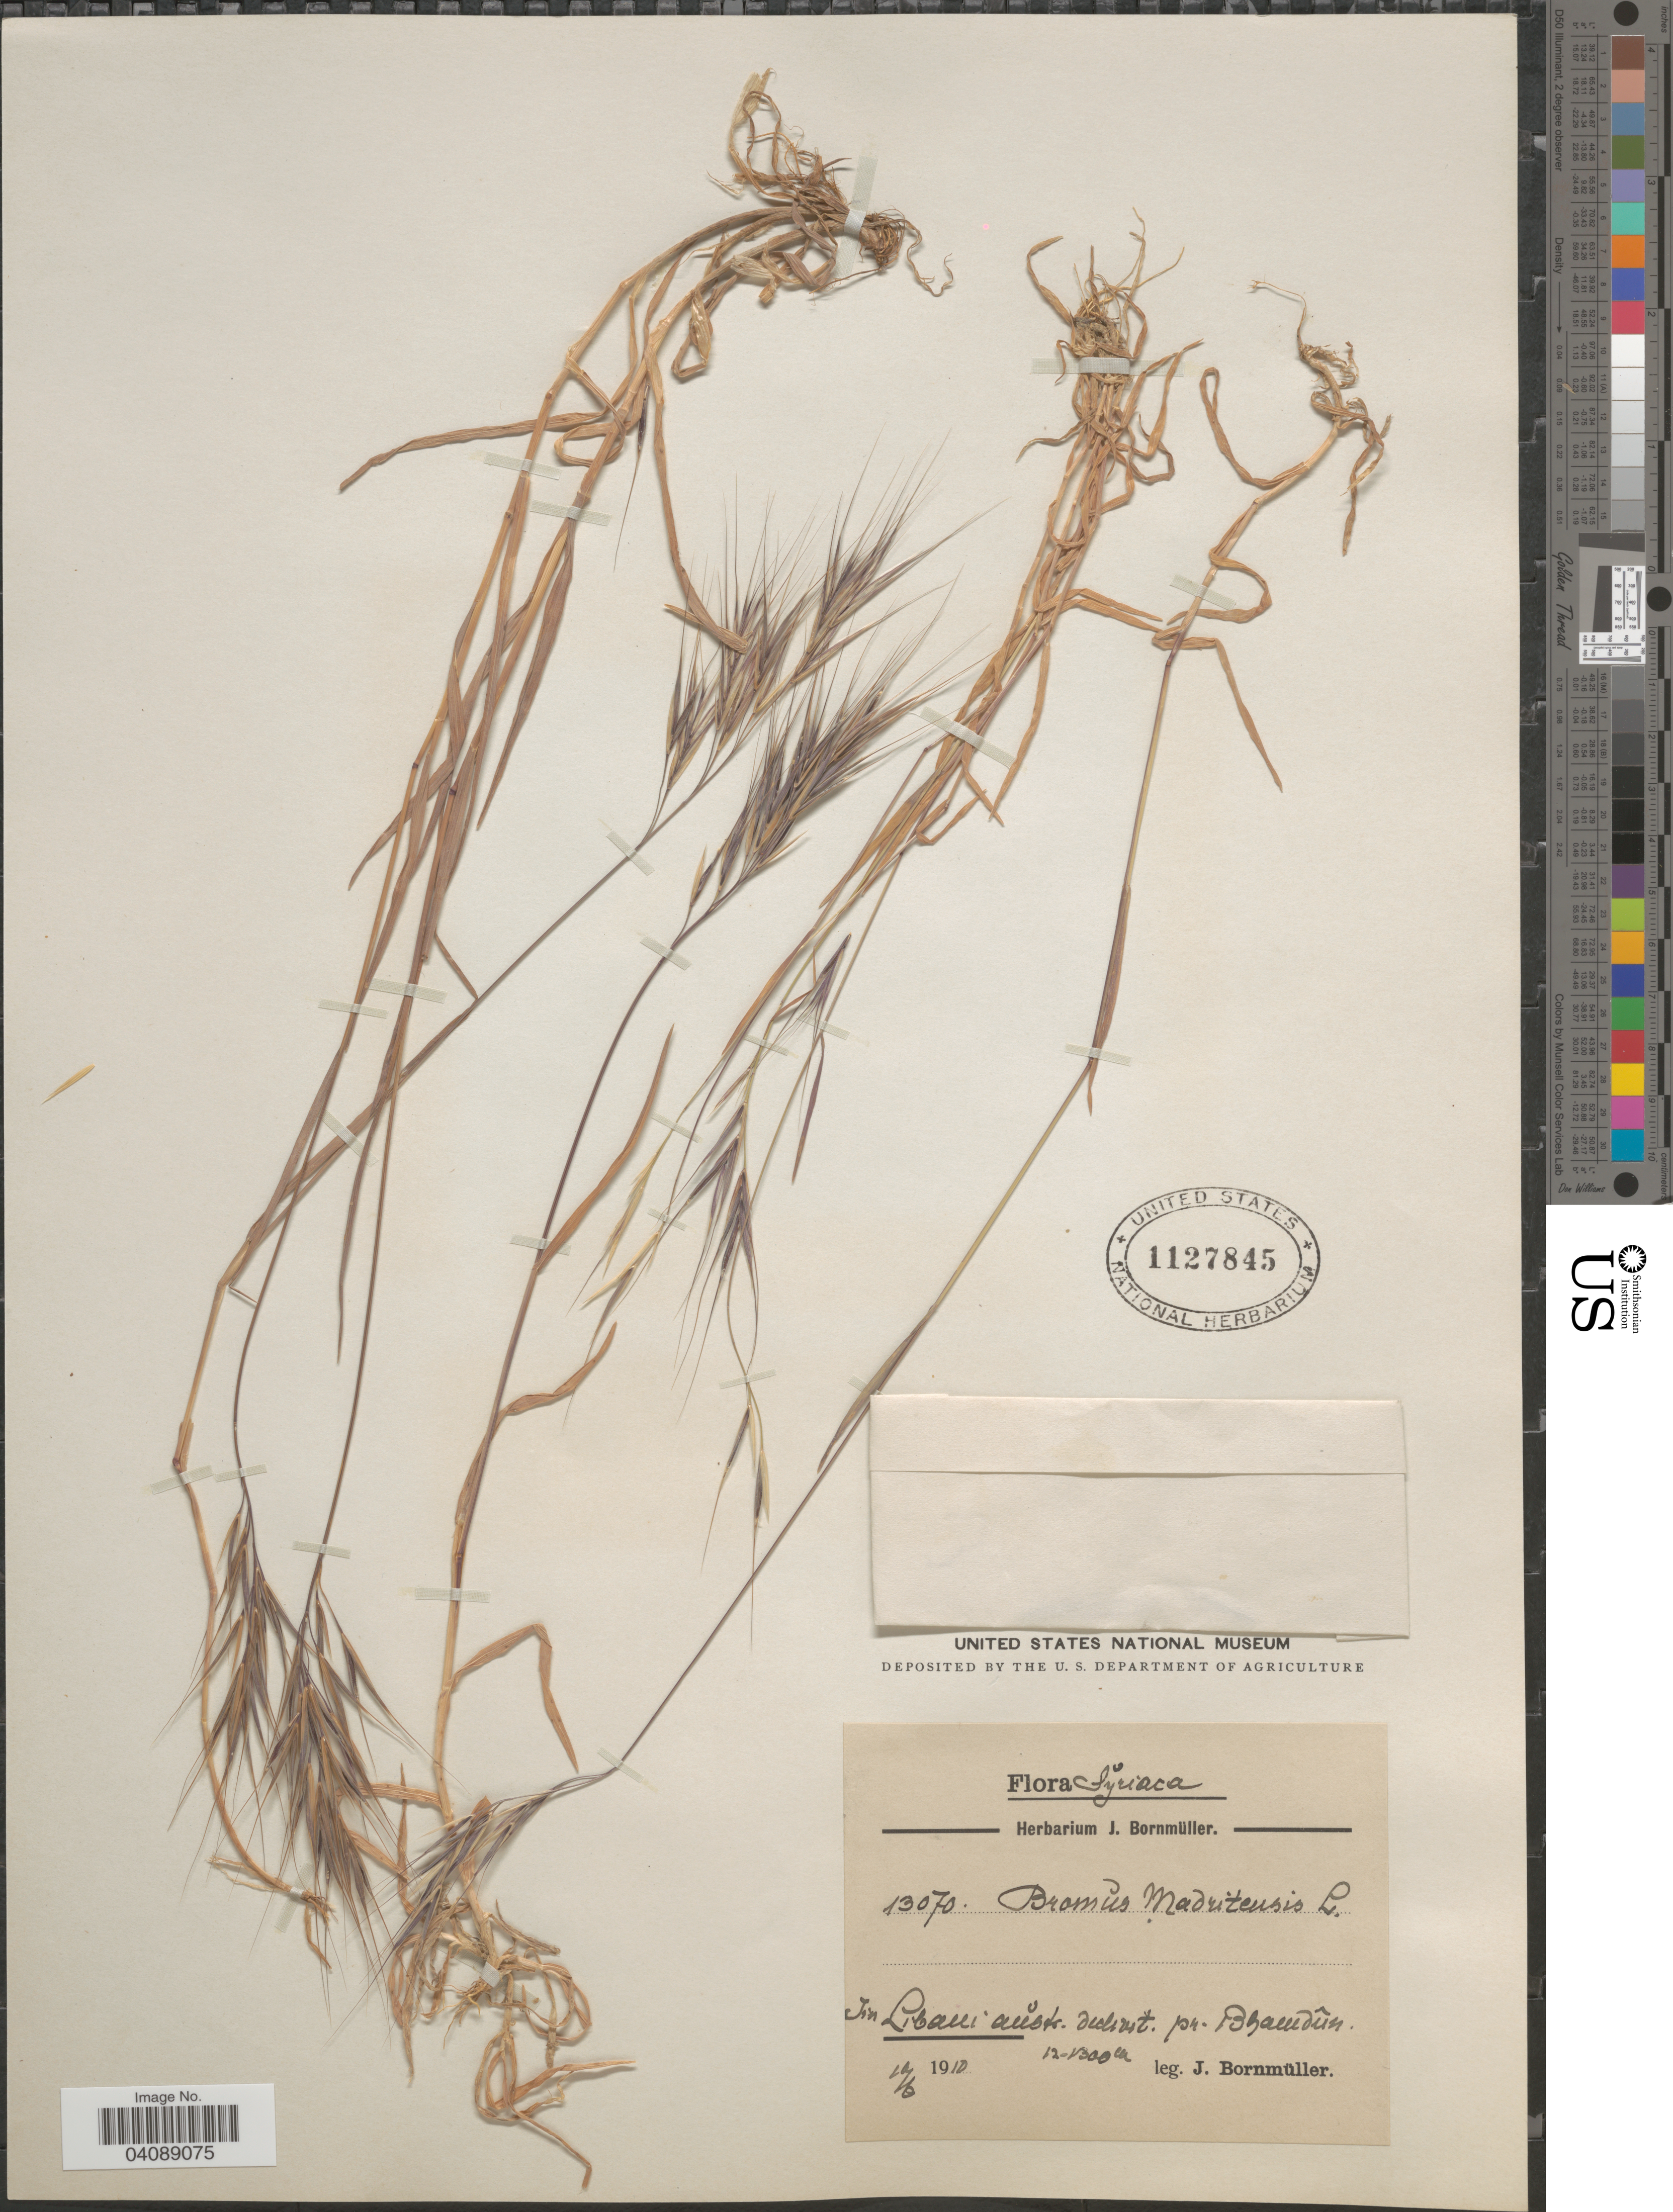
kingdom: Plantae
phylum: Tracheophyta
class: Liliopsida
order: Poales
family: Poaceae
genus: Bromus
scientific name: Bromus madritensis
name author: L.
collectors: J. Bornmüller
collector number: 13070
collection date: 1910-06-10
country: Syria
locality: Syriaca. In Libani austr. declivib. pr. Bhardûn.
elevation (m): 1200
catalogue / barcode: US 1127845